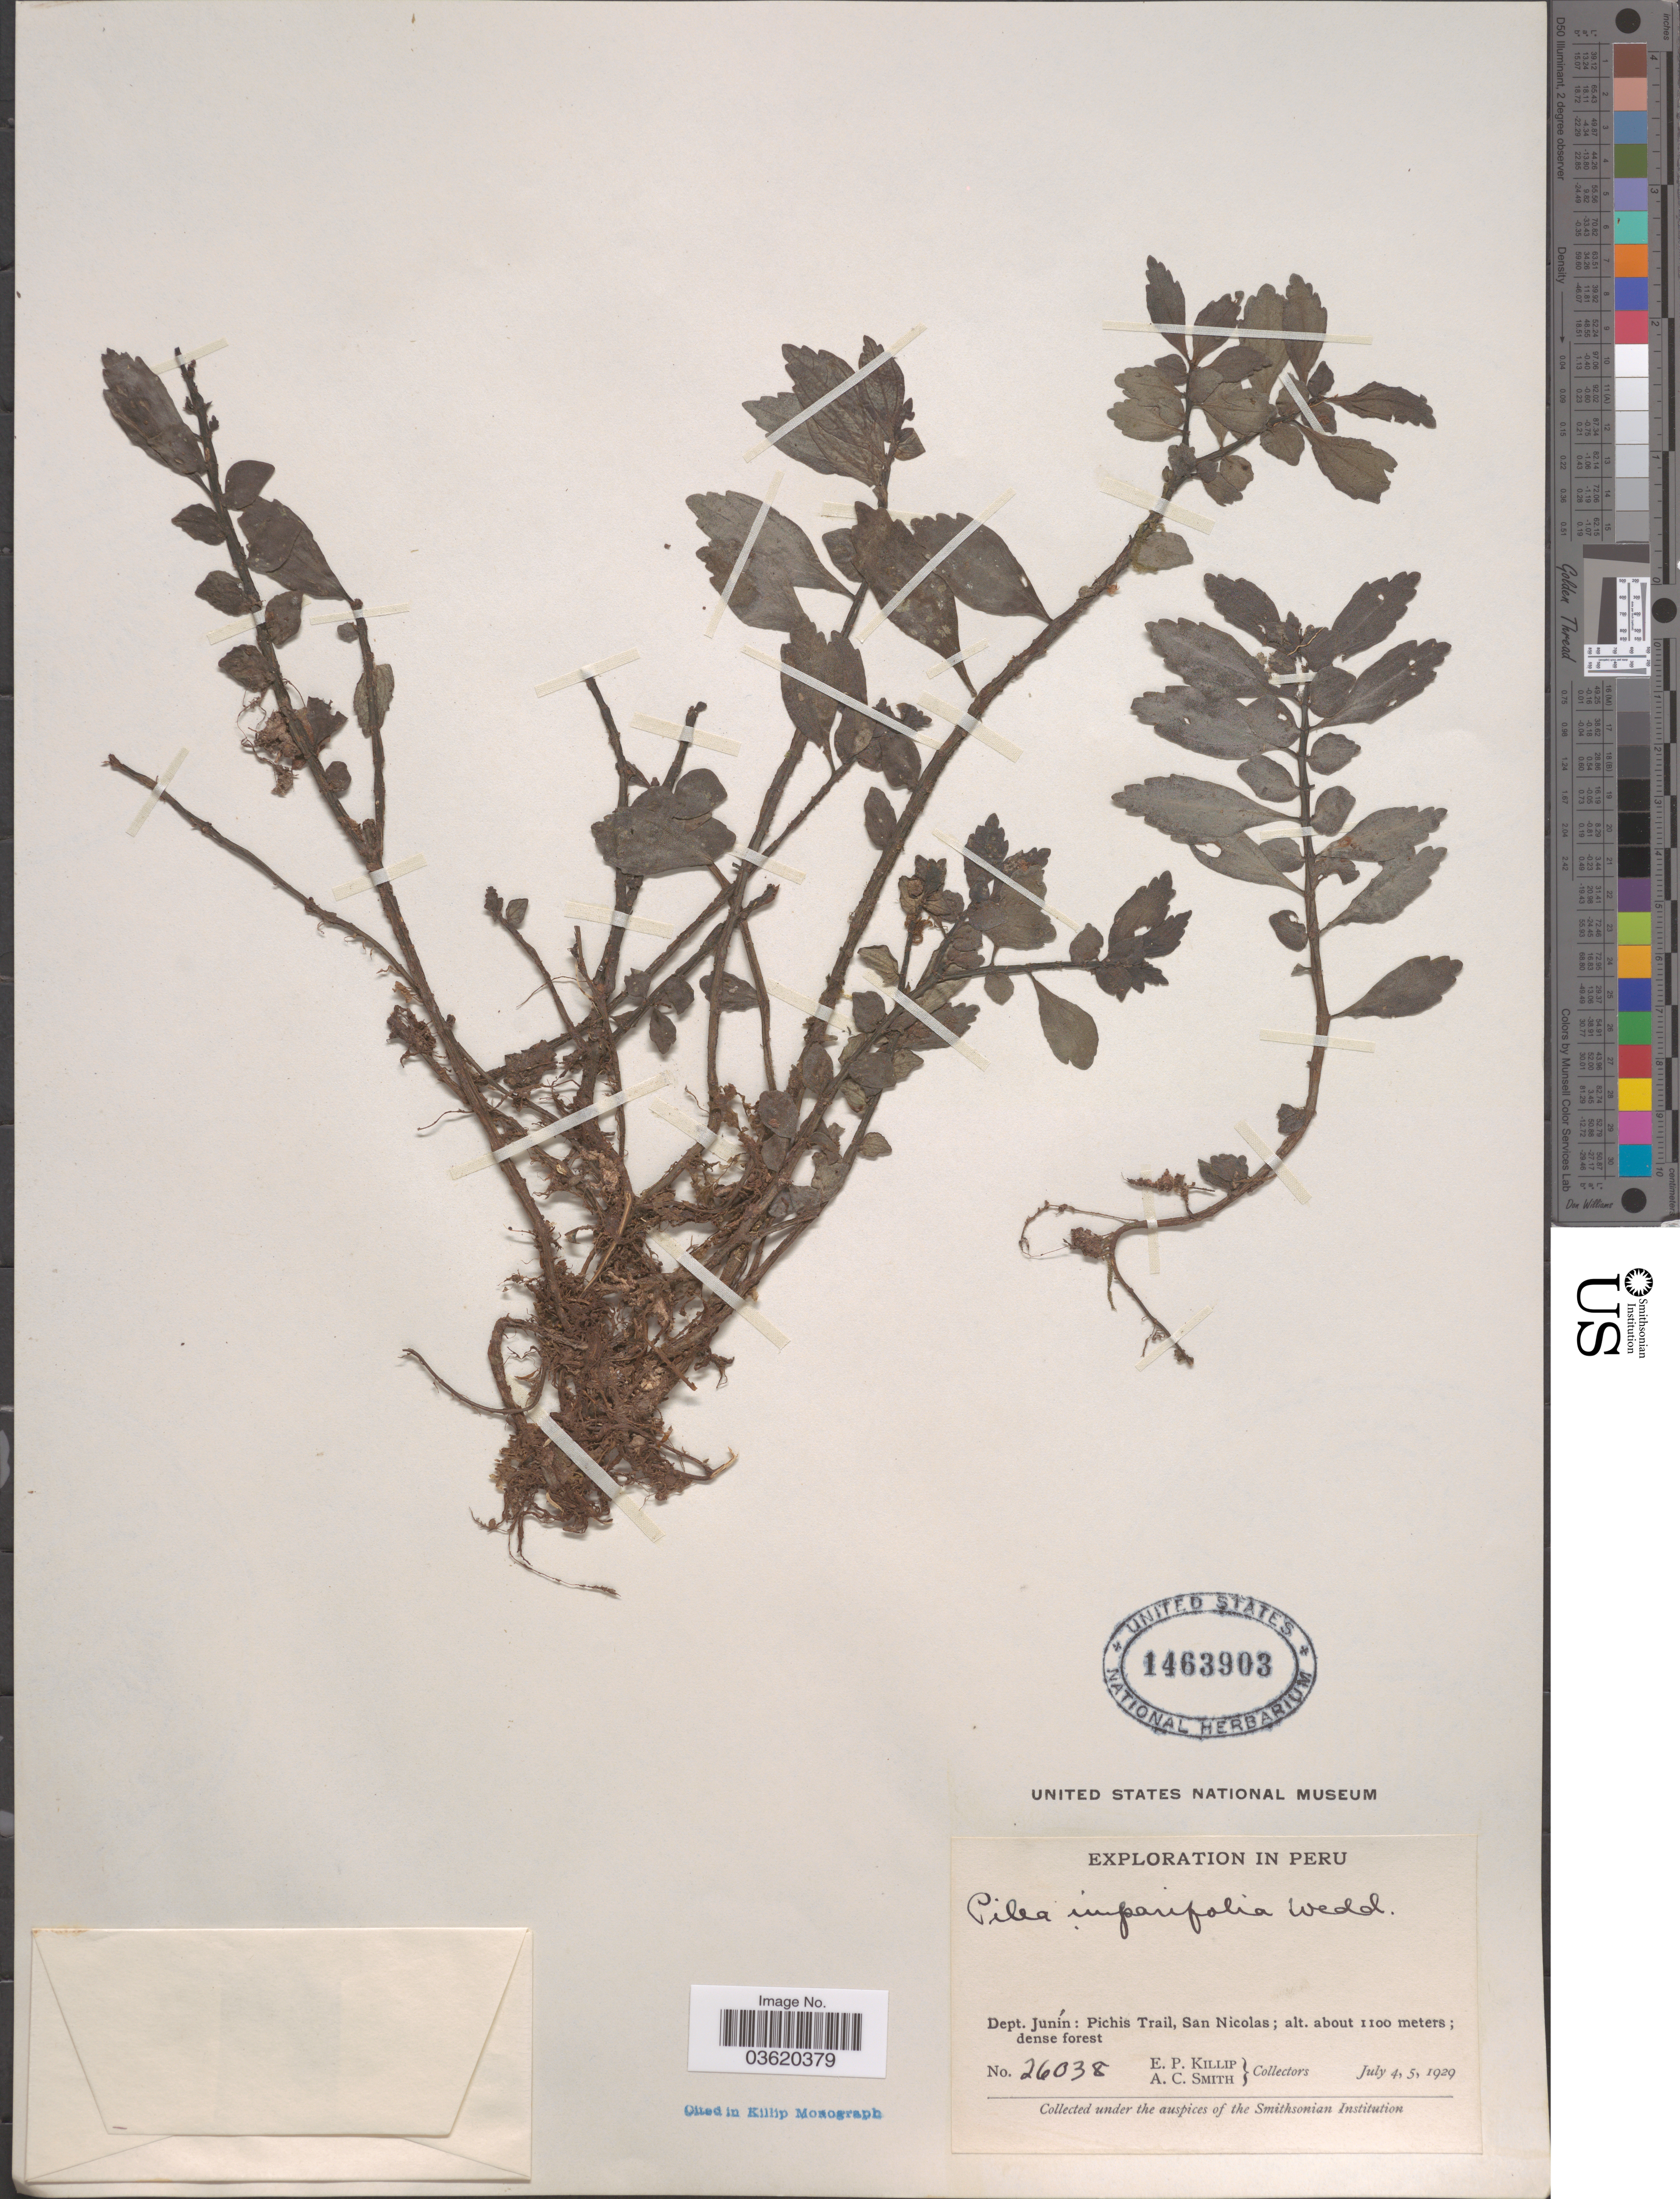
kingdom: Plantae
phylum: Tracheophyta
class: Magnoliopsida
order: Rosales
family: Urticaceae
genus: Pilea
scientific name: Pilea imparifolia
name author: Wedd.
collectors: E. P. Killip & A. C. Smith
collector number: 26038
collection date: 1929-07-04/1929-07-05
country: Peru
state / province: Junín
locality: Dept. Junín: Pichis Trail, San Nicolas.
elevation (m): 1100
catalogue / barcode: US 1463903